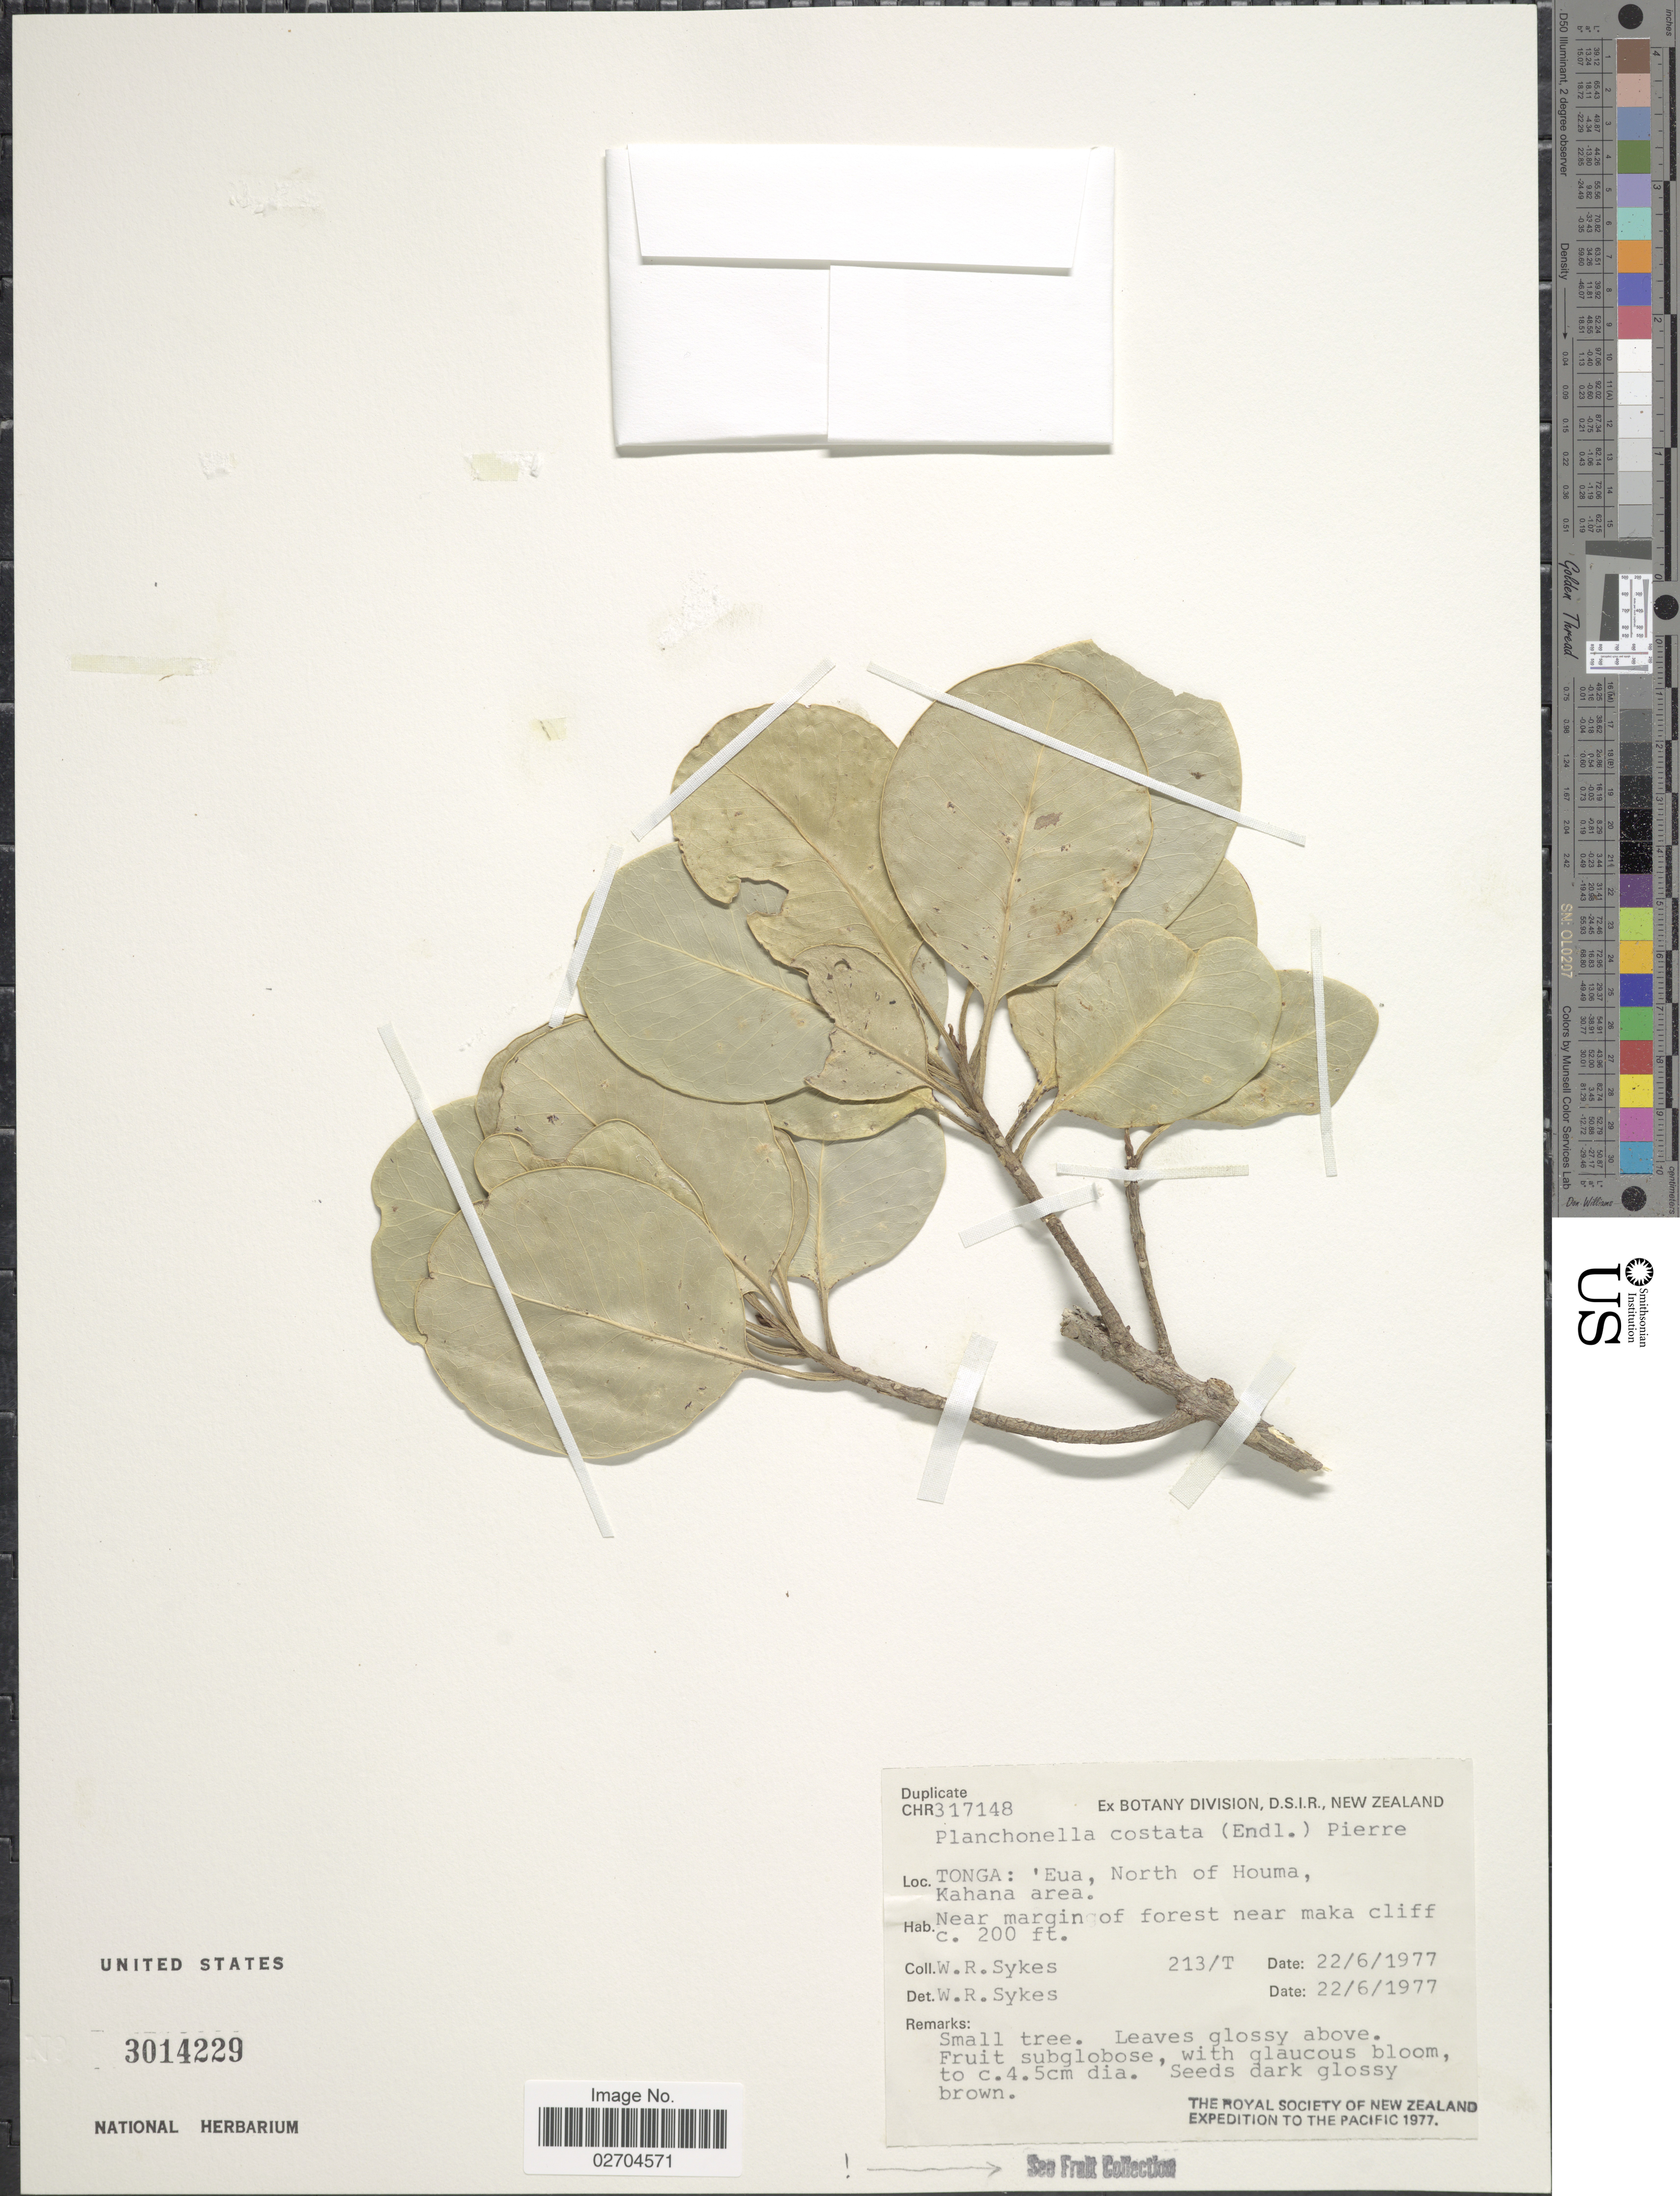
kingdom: Plantae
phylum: Tracheophyta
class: Magnoliopsida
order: Ericales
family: Sapotaceae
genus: Planchonella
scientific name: Planchonella costata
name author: (Endl.) Pierre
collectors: W. R. Sykes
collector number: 213/T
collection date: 1977-06-22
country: Tonga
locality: Eua, North of Houma,. Kahana Area, near maka cliff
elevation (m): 61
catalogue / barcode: US 3014229